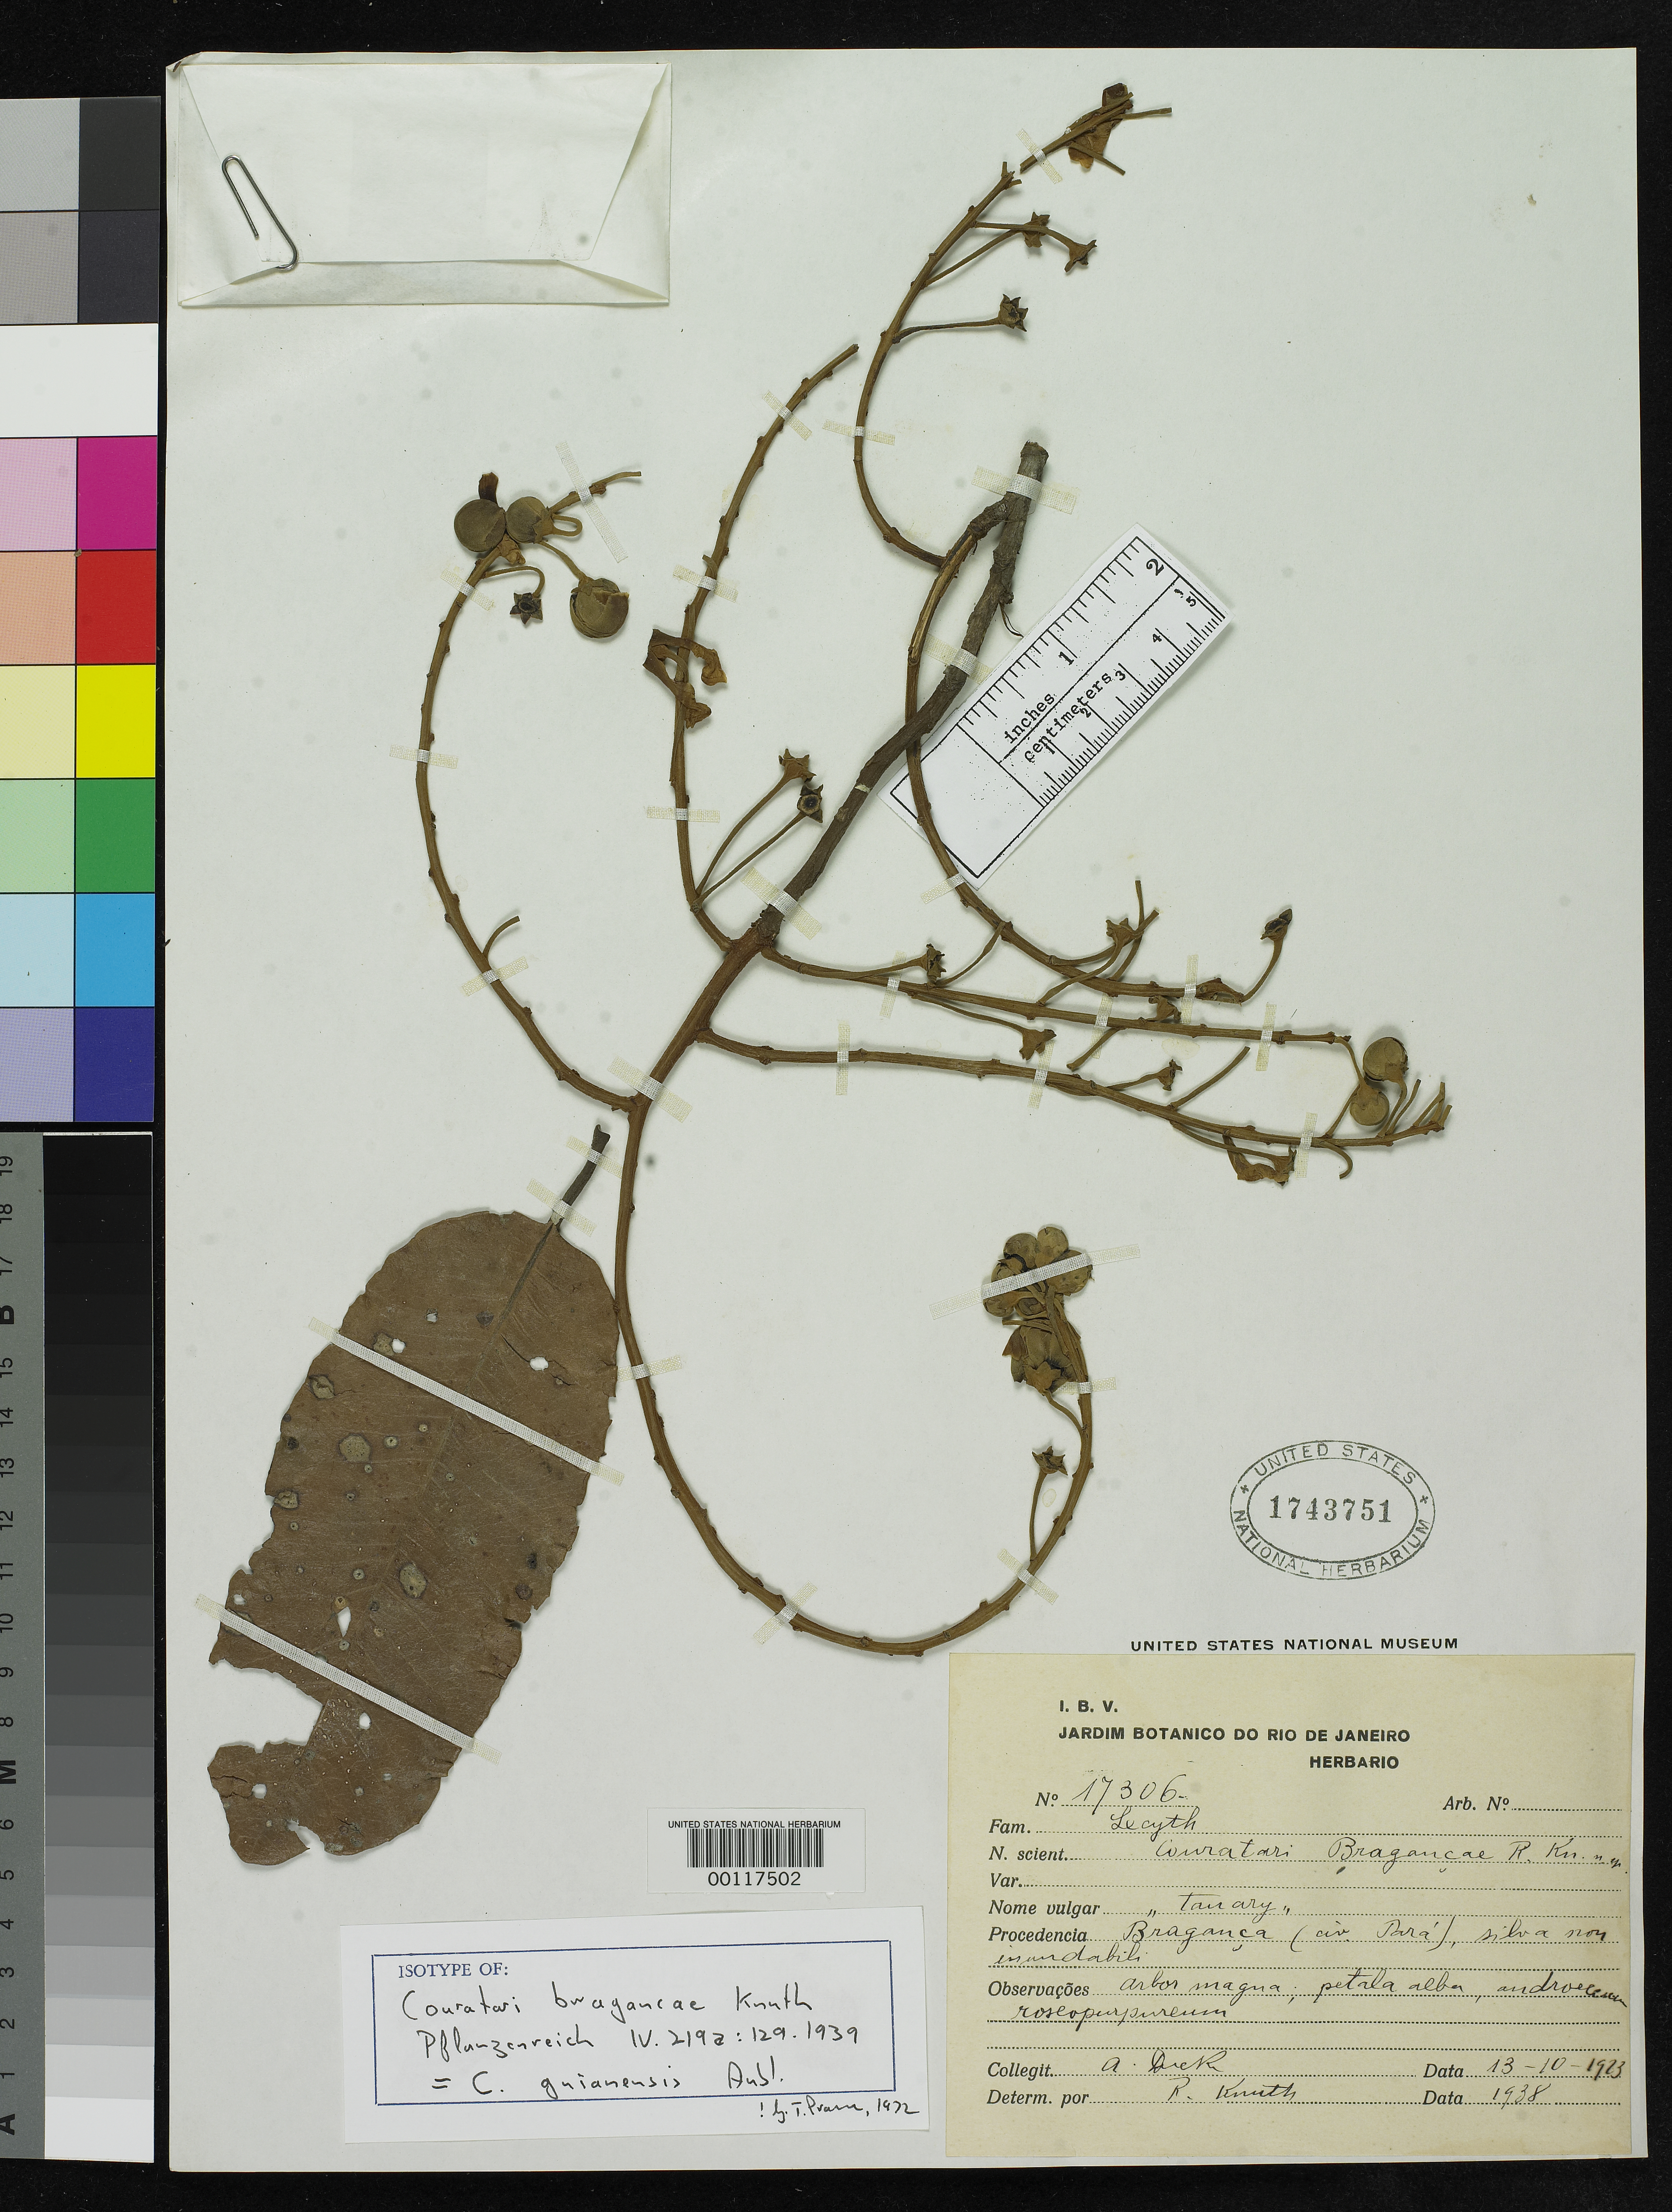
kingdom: Plantae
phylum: Tracheophyta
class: Magnoliopsida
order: Ericales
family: Lecythidaceae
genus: Couratari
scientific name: Couratari bragancae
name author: R. Knuth in Engl.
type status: Isotype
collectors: A. Ducke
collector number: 17306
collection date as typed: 13 Oct 1925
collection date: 1925-10-13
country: Brazil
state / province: Pará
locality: Braganca.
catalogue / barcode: US 1743751